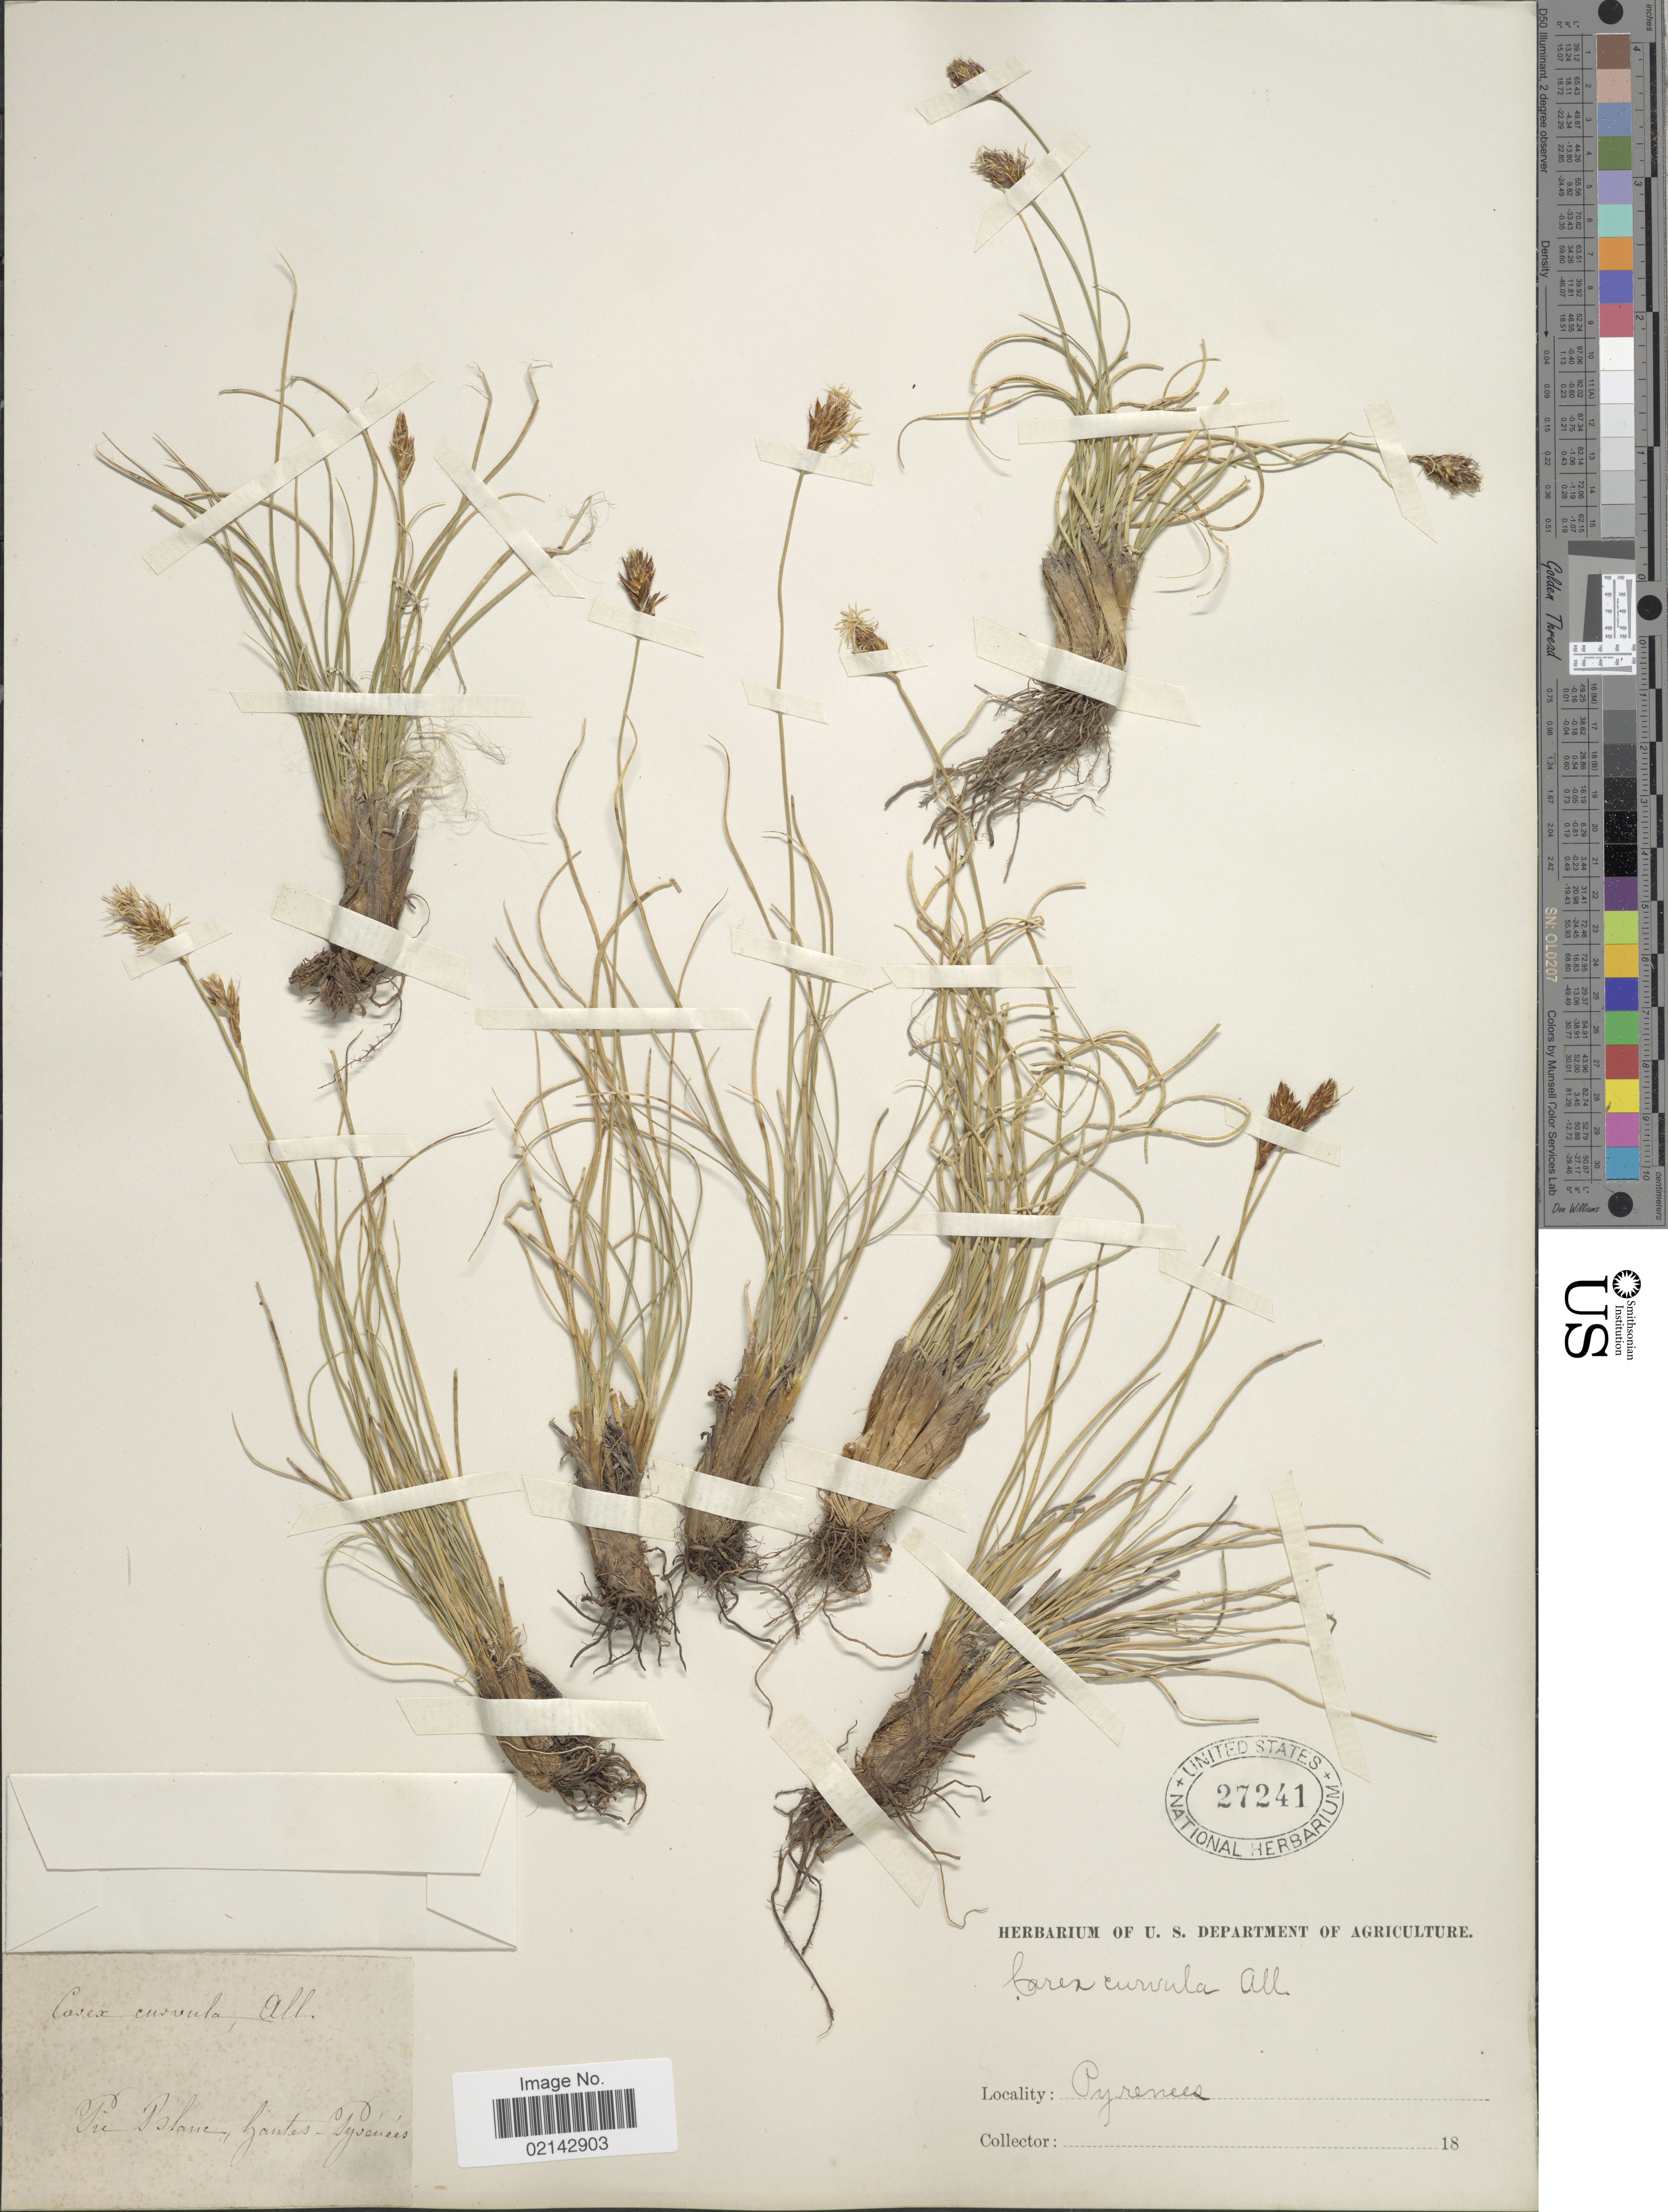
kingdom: Plantae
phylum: Tracheophyta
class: Liliopsida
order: Poales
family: Cyperaceae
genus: Carex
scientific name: Carex curvula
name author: All.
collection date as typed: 18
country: France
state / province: Occitanie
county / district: Hautes-Pyrénées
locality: Pic Pslam [interpreted], Hautes-Pyrenees. [interpreted]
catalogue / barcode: US 27241